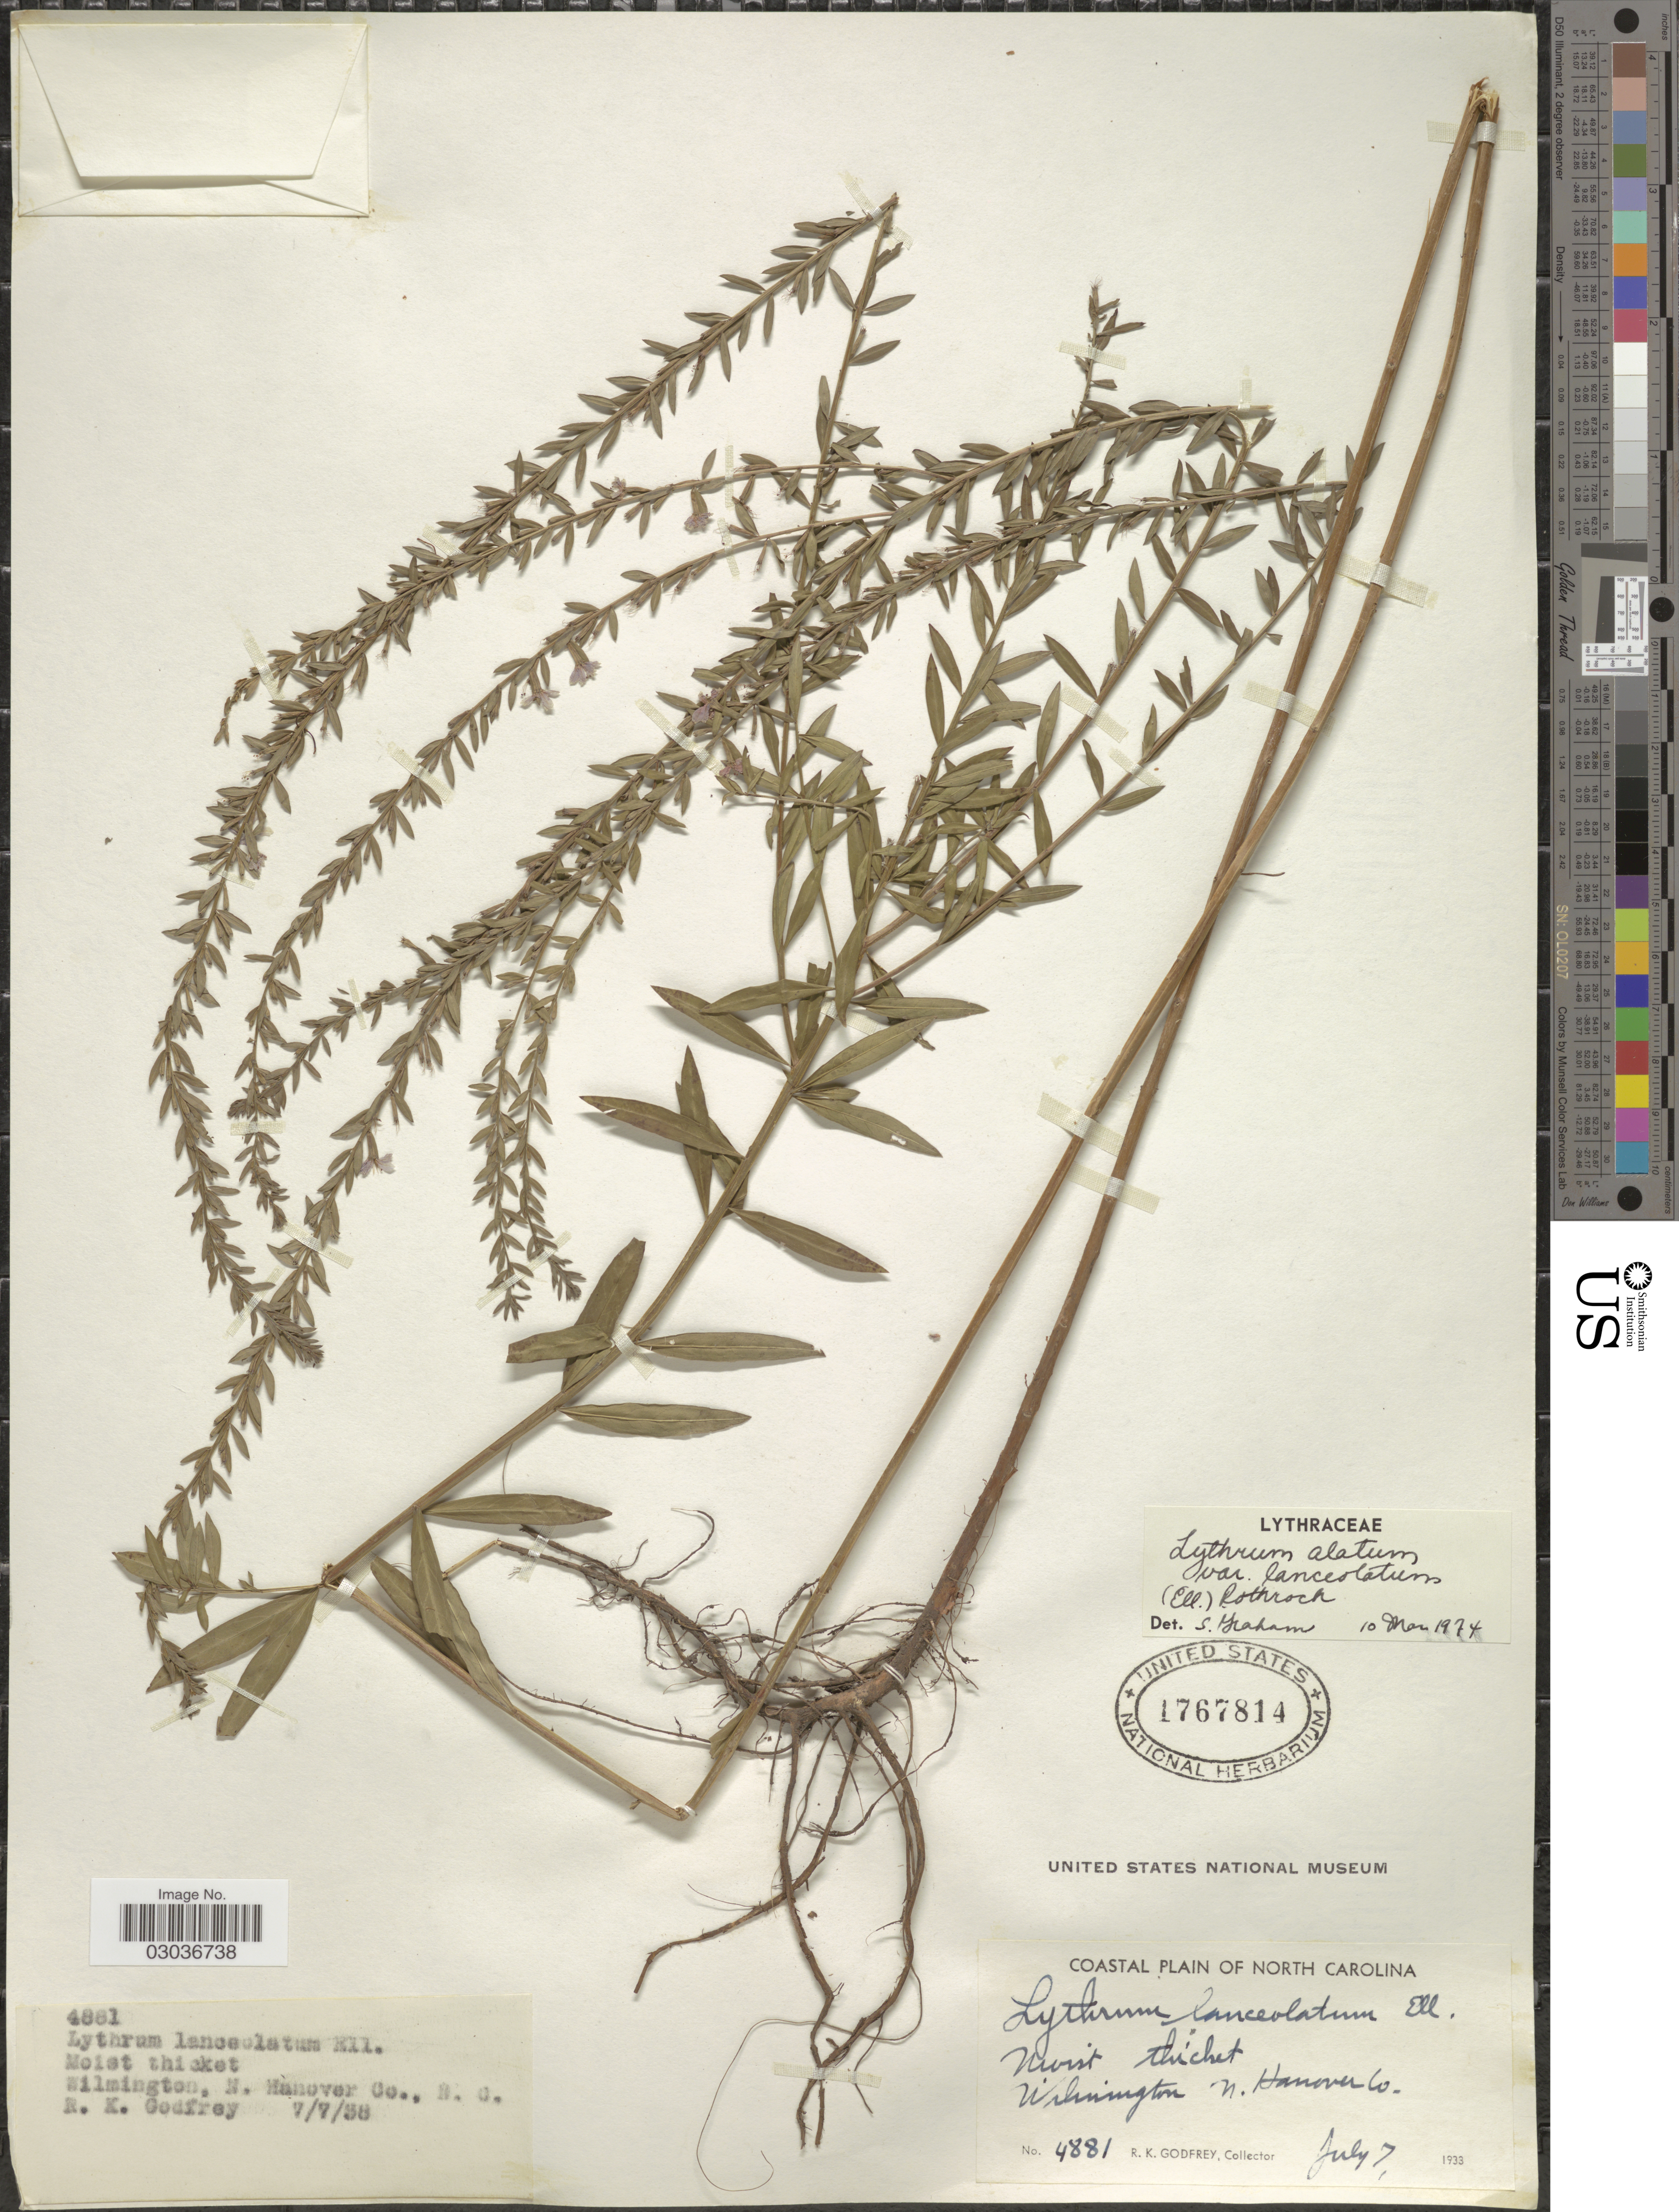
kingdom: Plantae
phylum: Tracheophyta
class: Magnoliopsida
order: Myrtales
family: Lythraceae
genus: Lythrum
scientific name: Lythrum alatum var. lanceolatum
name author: (Elliott) A. Gray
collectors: R. K. Godfrey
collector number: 4881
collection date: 1933-07-07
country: United States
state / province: North Carolina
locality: Wilmington, N. Hanover Co.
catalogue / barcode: US 1767814